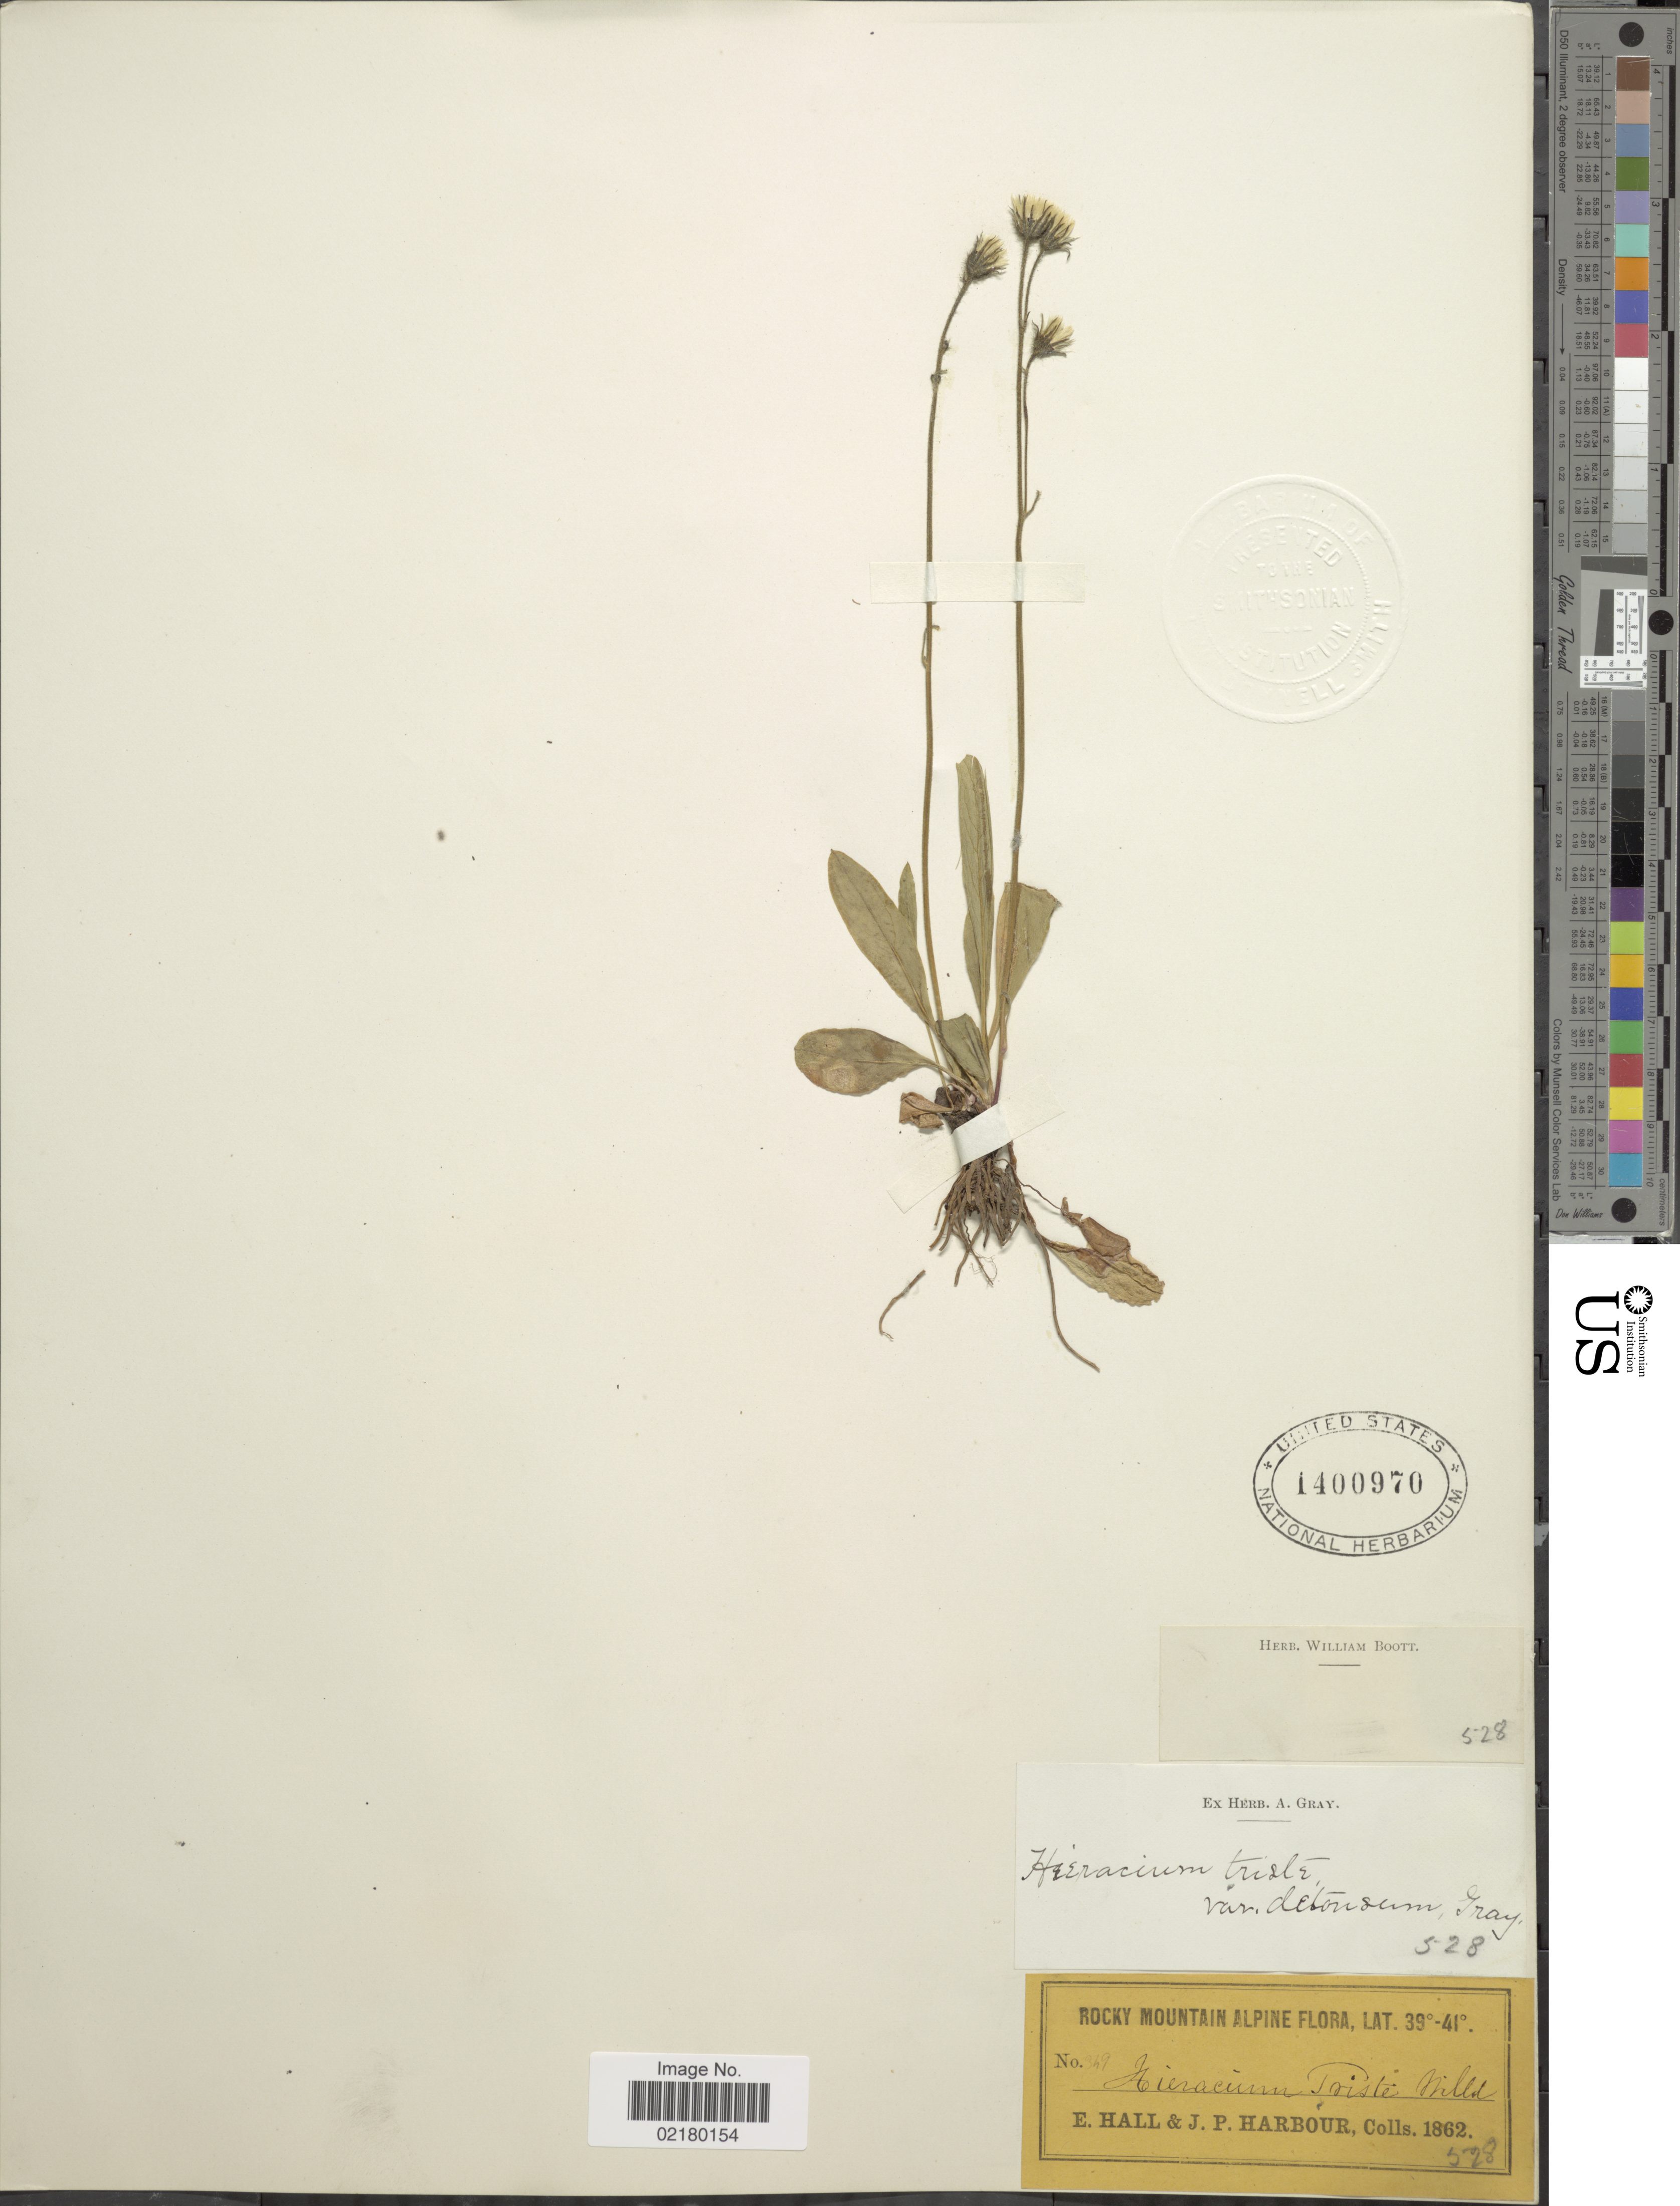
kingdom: Plantae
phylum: Tracheophyta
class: Magnoliopsida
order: Asterales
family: Asteraceae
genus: Hieracium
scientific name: Hieracium triste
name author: Willd. ex Spreng.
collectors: E. Hall & J. Harbour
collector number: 349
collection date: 1862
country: United States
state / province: Colorado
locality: Rocky Mtns. Alpine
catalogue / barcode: US 1400970